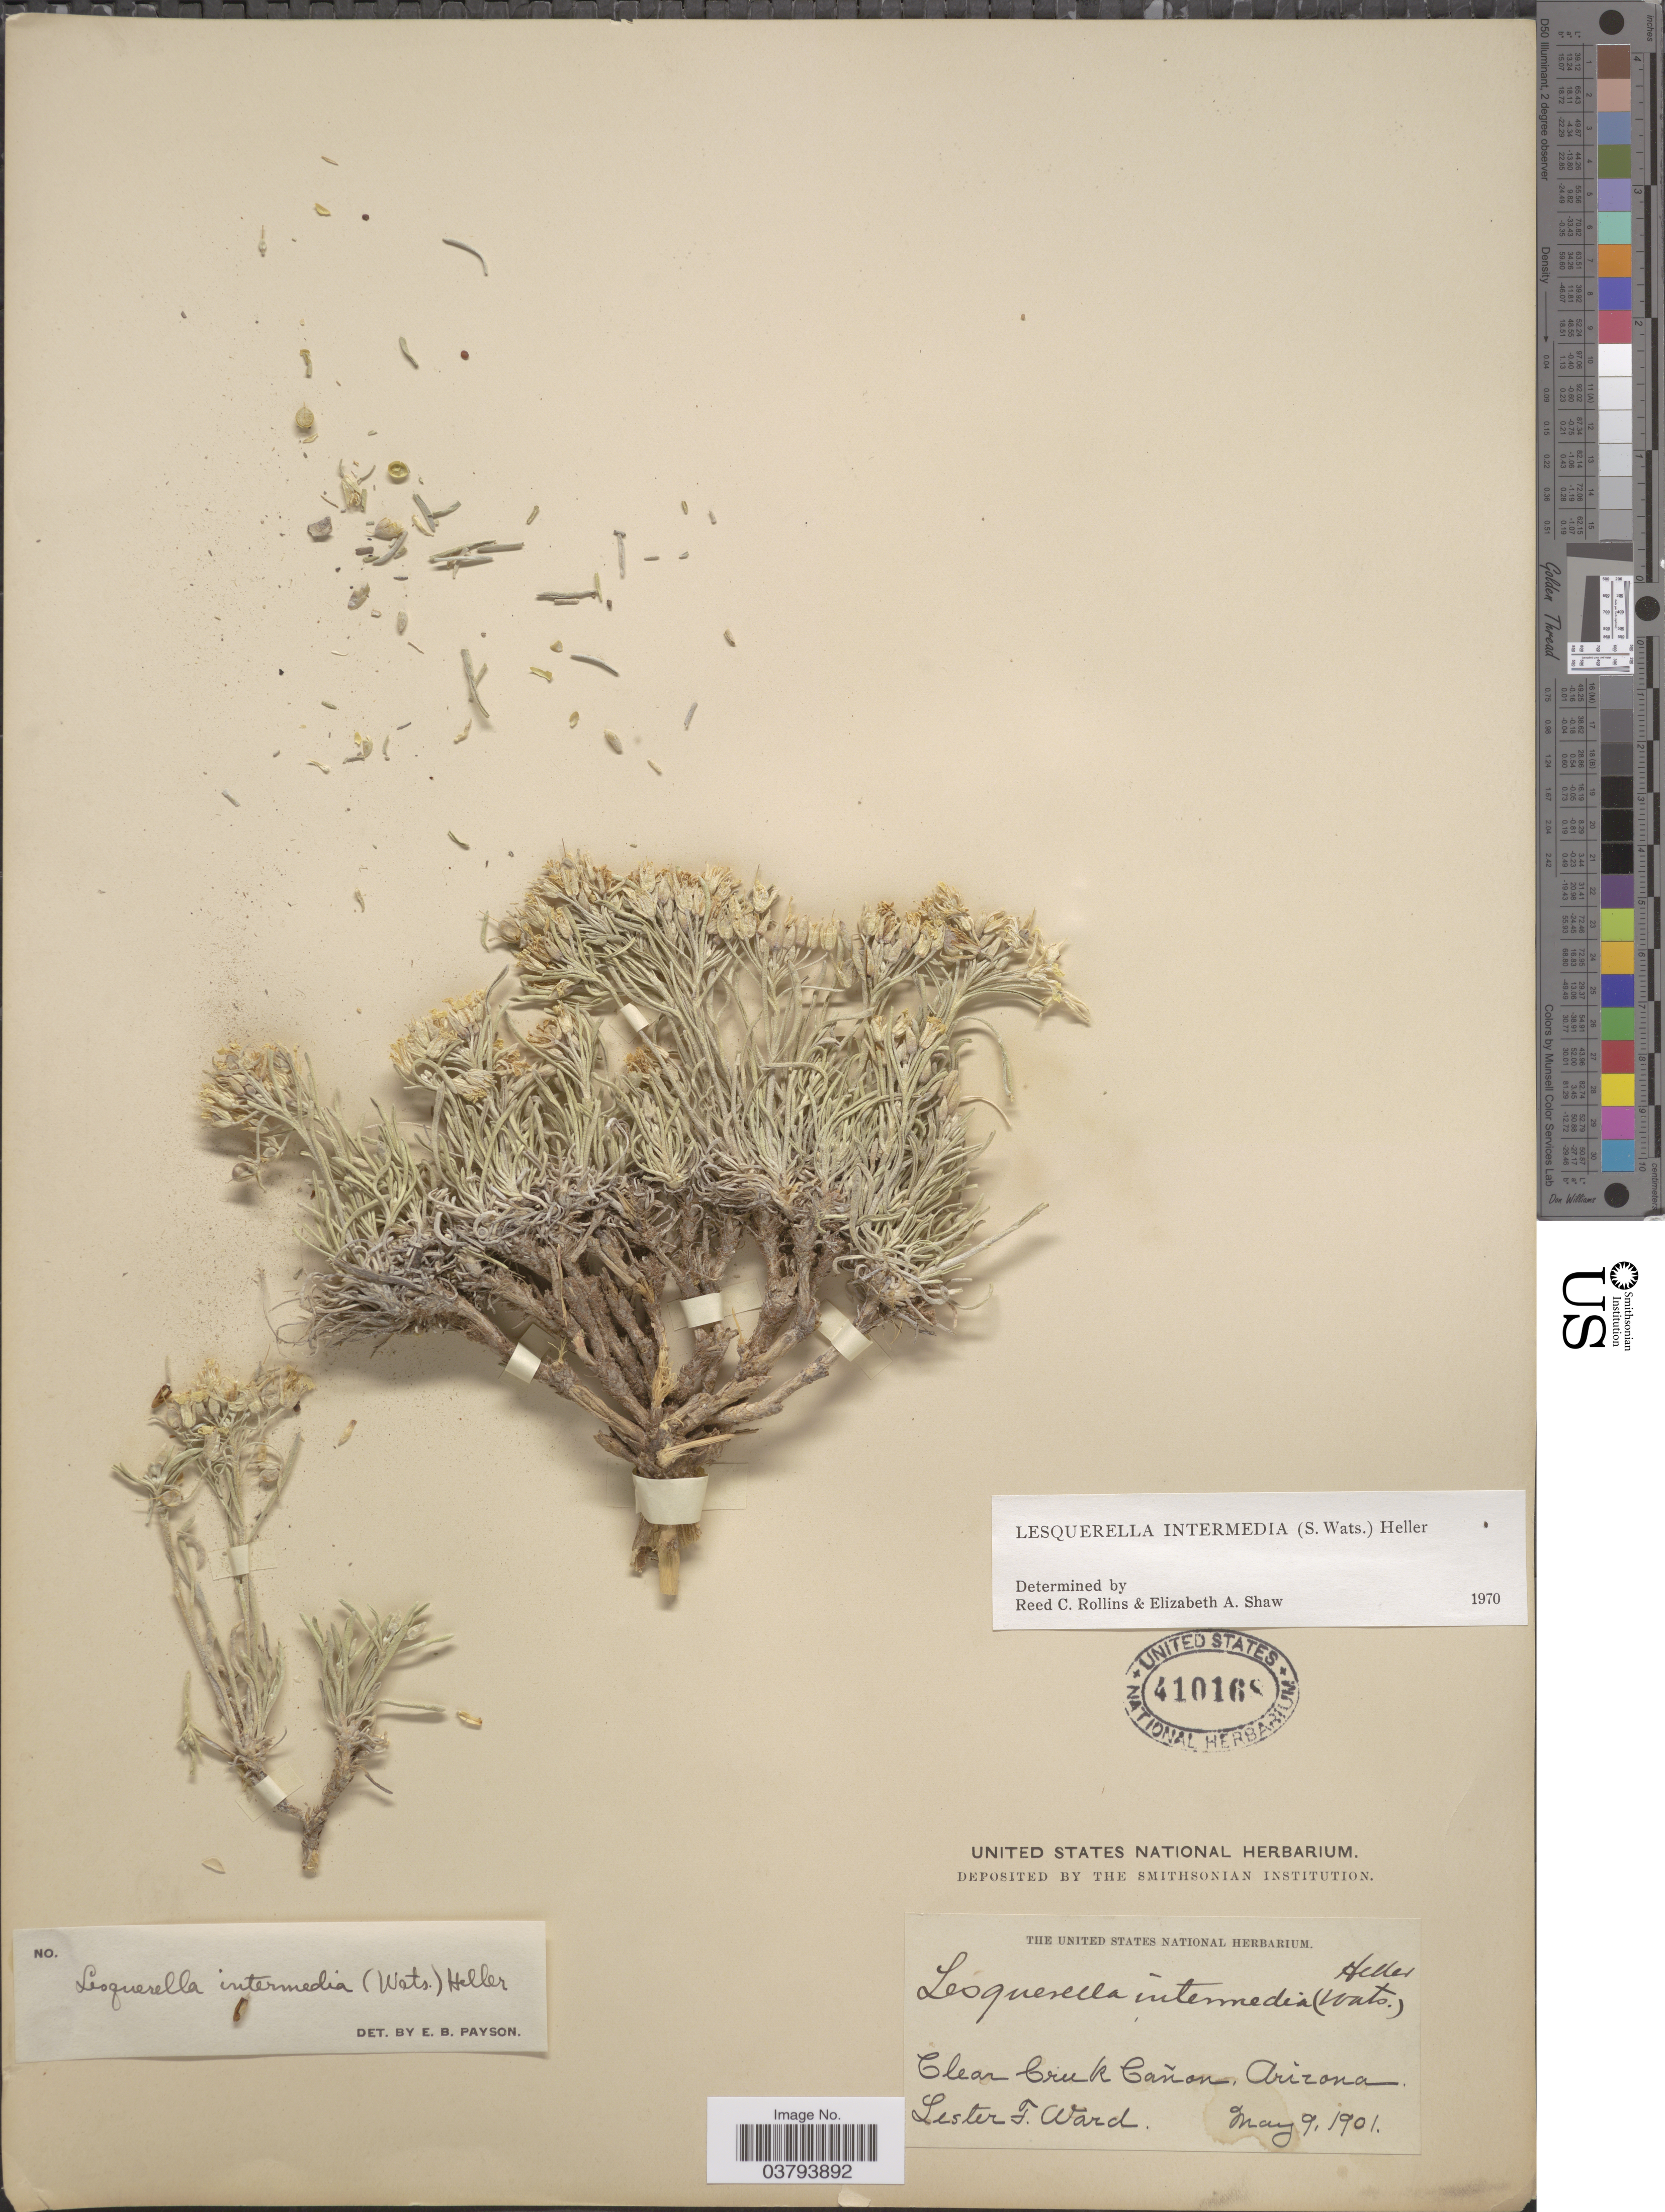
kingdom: Plantae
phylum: Tracheophyta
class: Magnoliopsida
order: Brassicales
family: Brassicaceae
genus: Lesquerella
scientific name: Lesquerella intermedia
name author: (S. Watson) A. Heller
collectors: L. F. Ward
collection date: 1901-05-09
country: United States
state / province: Arizona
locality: Clear Creek Cañon.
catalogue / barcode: US 410168